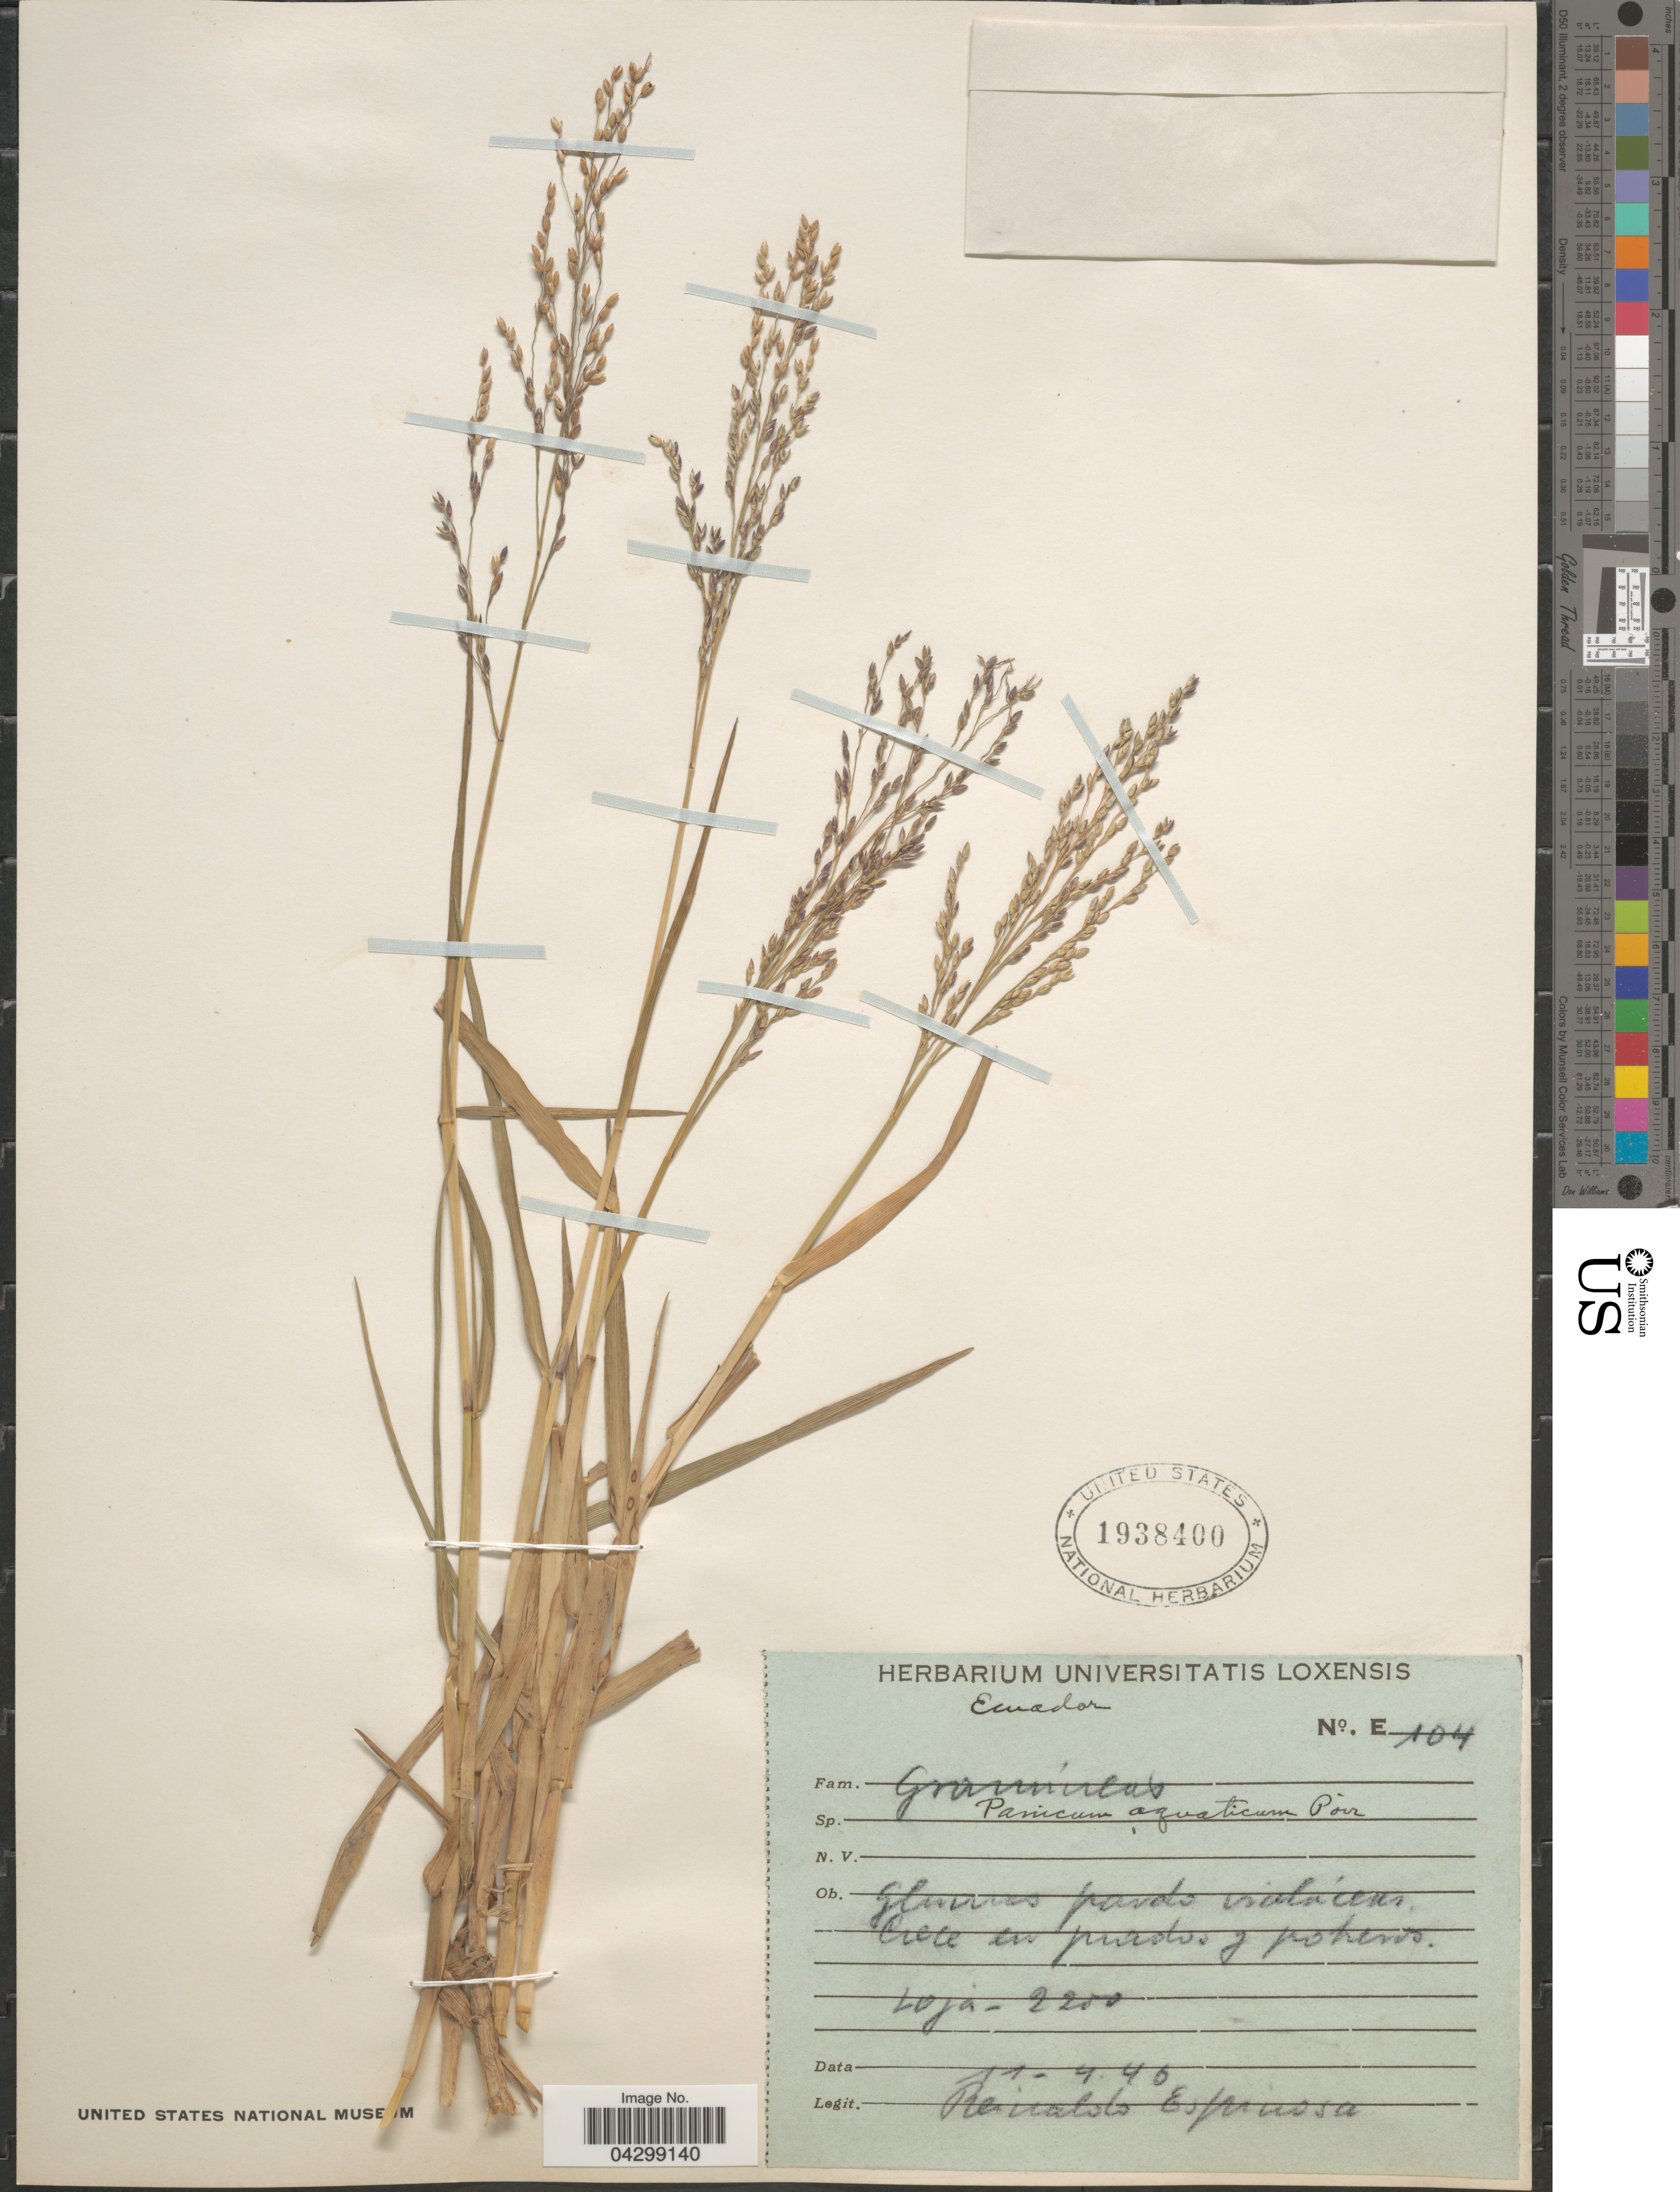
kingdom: Plantae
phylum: Tracheophyta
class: Liliopsida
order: Poales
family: Poaceae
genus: Panicum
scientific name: Panicum aquaticum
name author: Poir.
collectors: R. Espinosa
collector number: E104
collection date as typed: Transcribed d/m/y: 11/4/46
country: Ecuador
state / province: Loja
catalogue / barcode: US 1938400